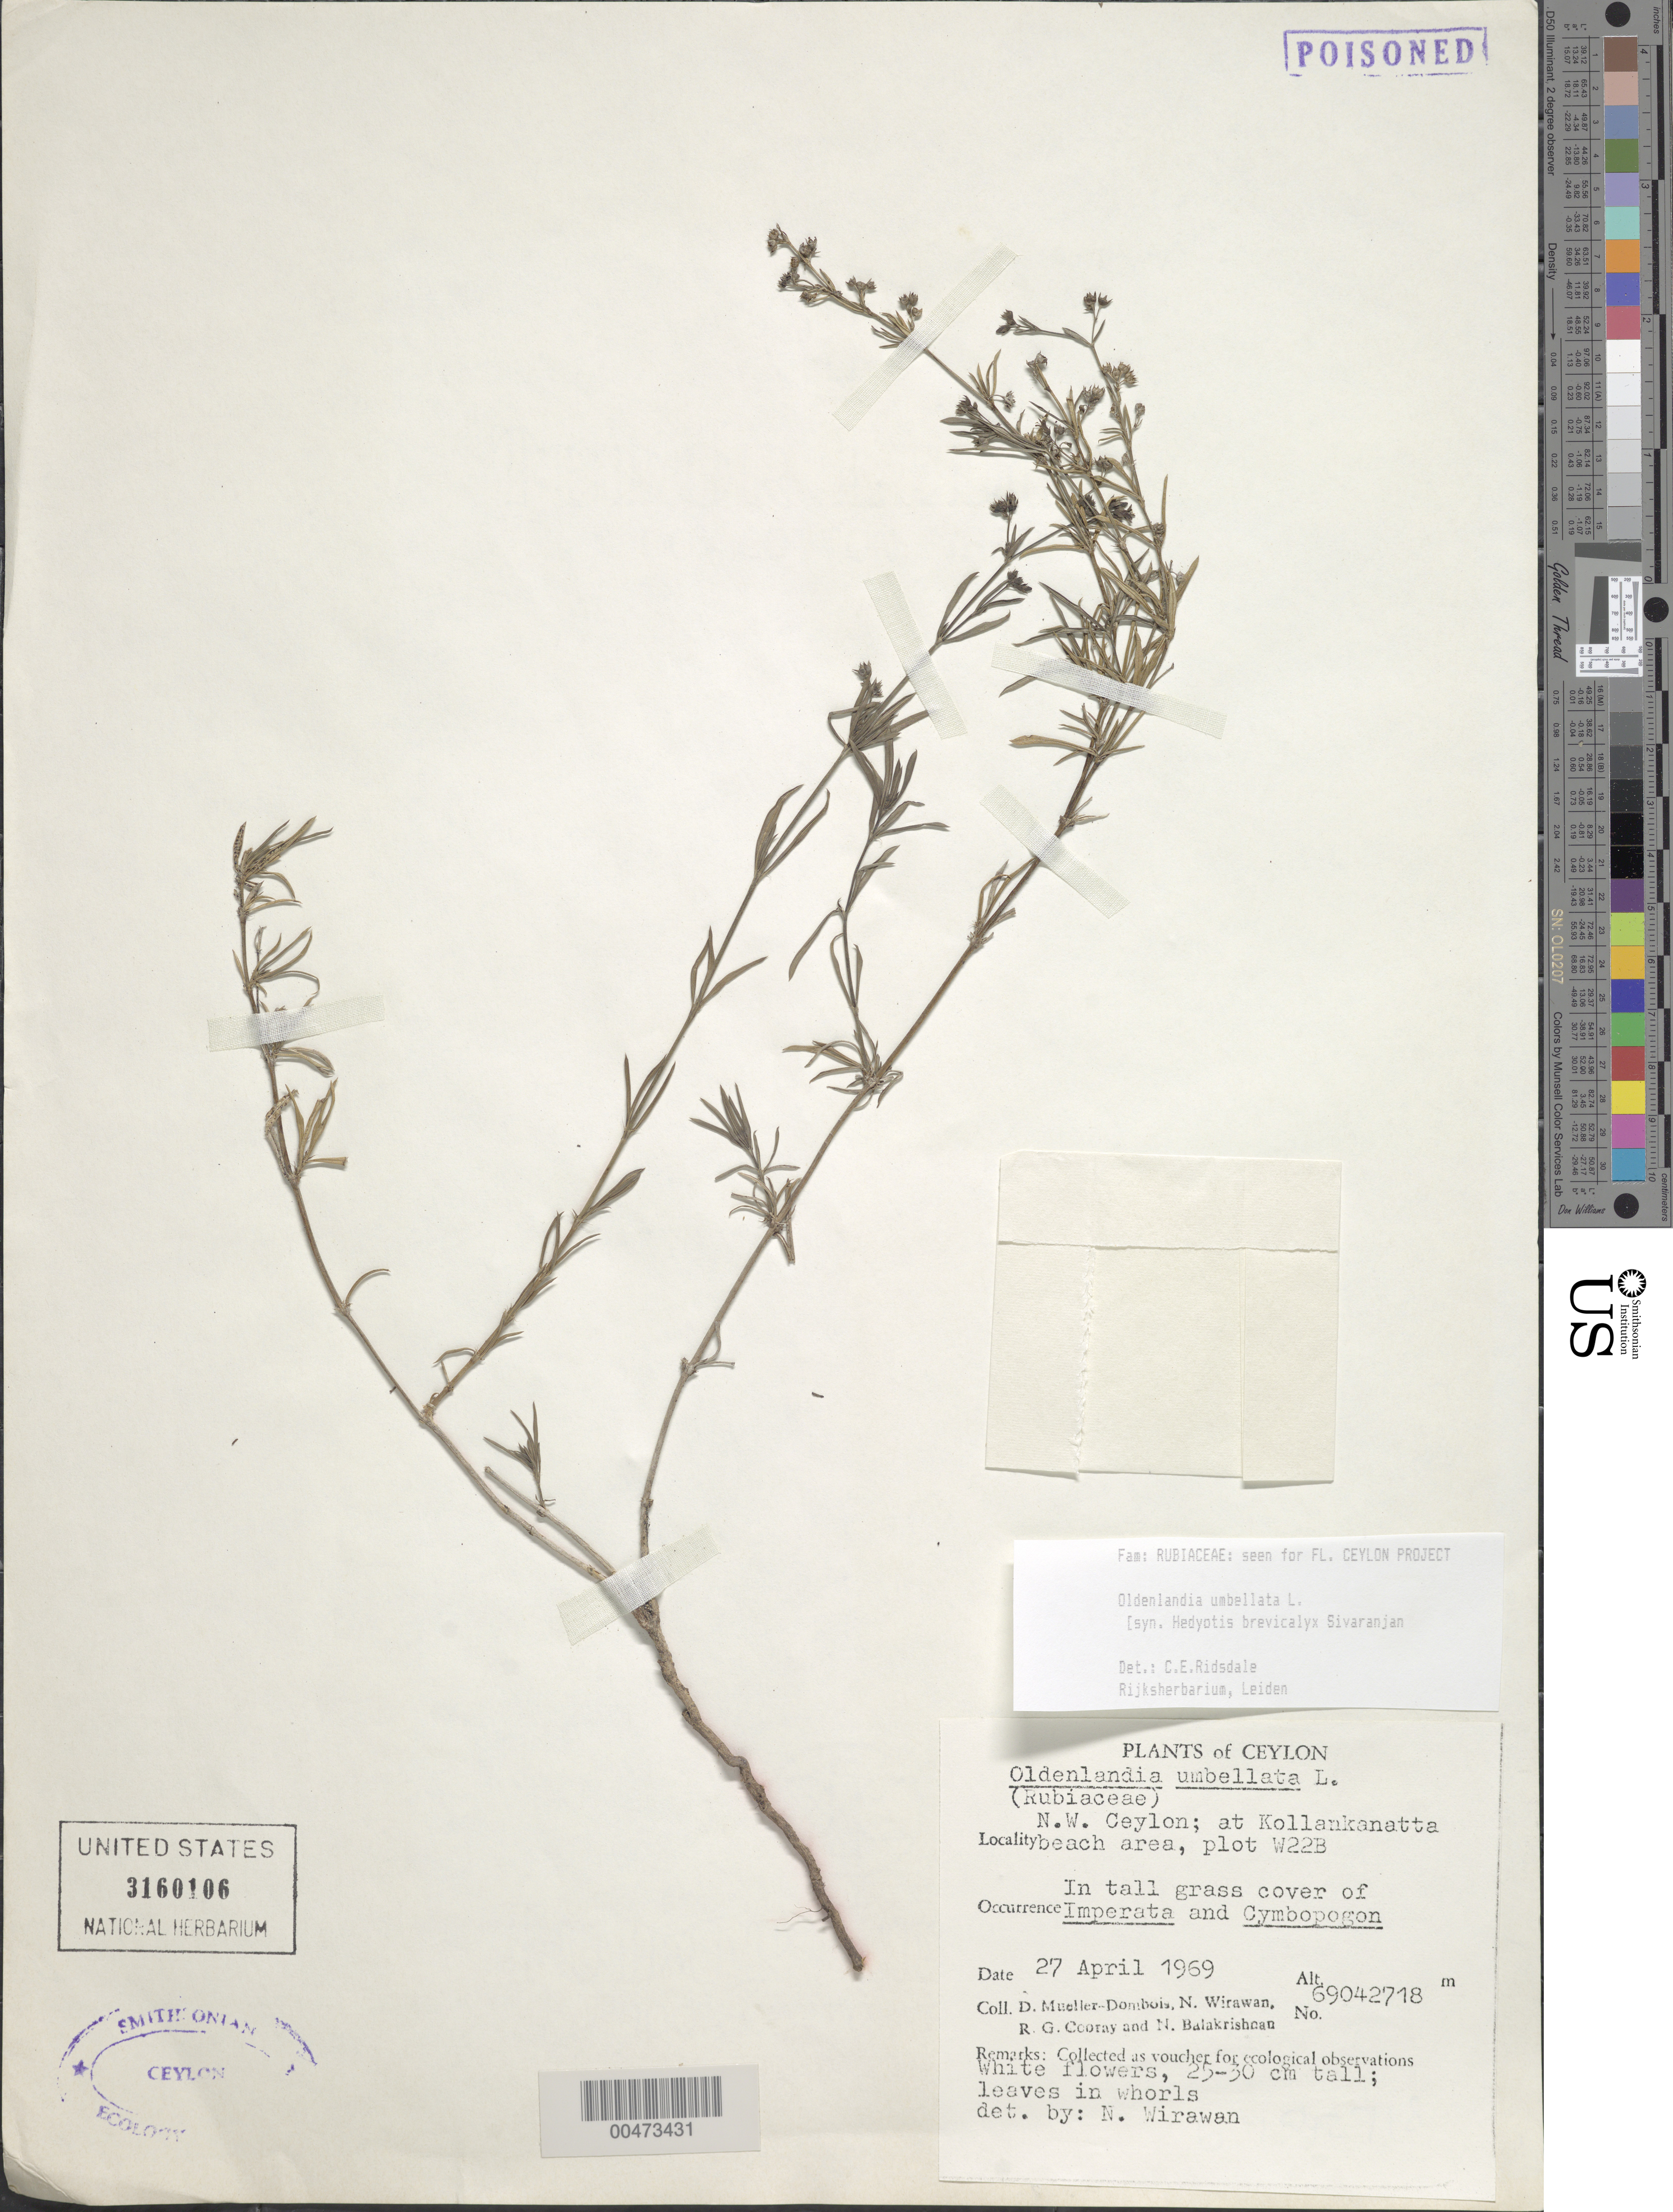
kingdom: Plantae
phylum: Tracheophyta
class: Magnoliopsida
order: Gentianales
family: Rubiaceae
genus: Oldenlandia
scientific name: Oldenlandia umbellata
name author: L.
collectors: D. Mueller-Dombois, N. Wirawan & R. Cooray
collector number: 69042718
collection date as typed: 27 Apr 1969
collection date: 1969-04-27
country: Sri Lanka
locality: NW Ceylon, at Kollankanatta beach area, plot W22B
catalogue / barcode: US 3160106